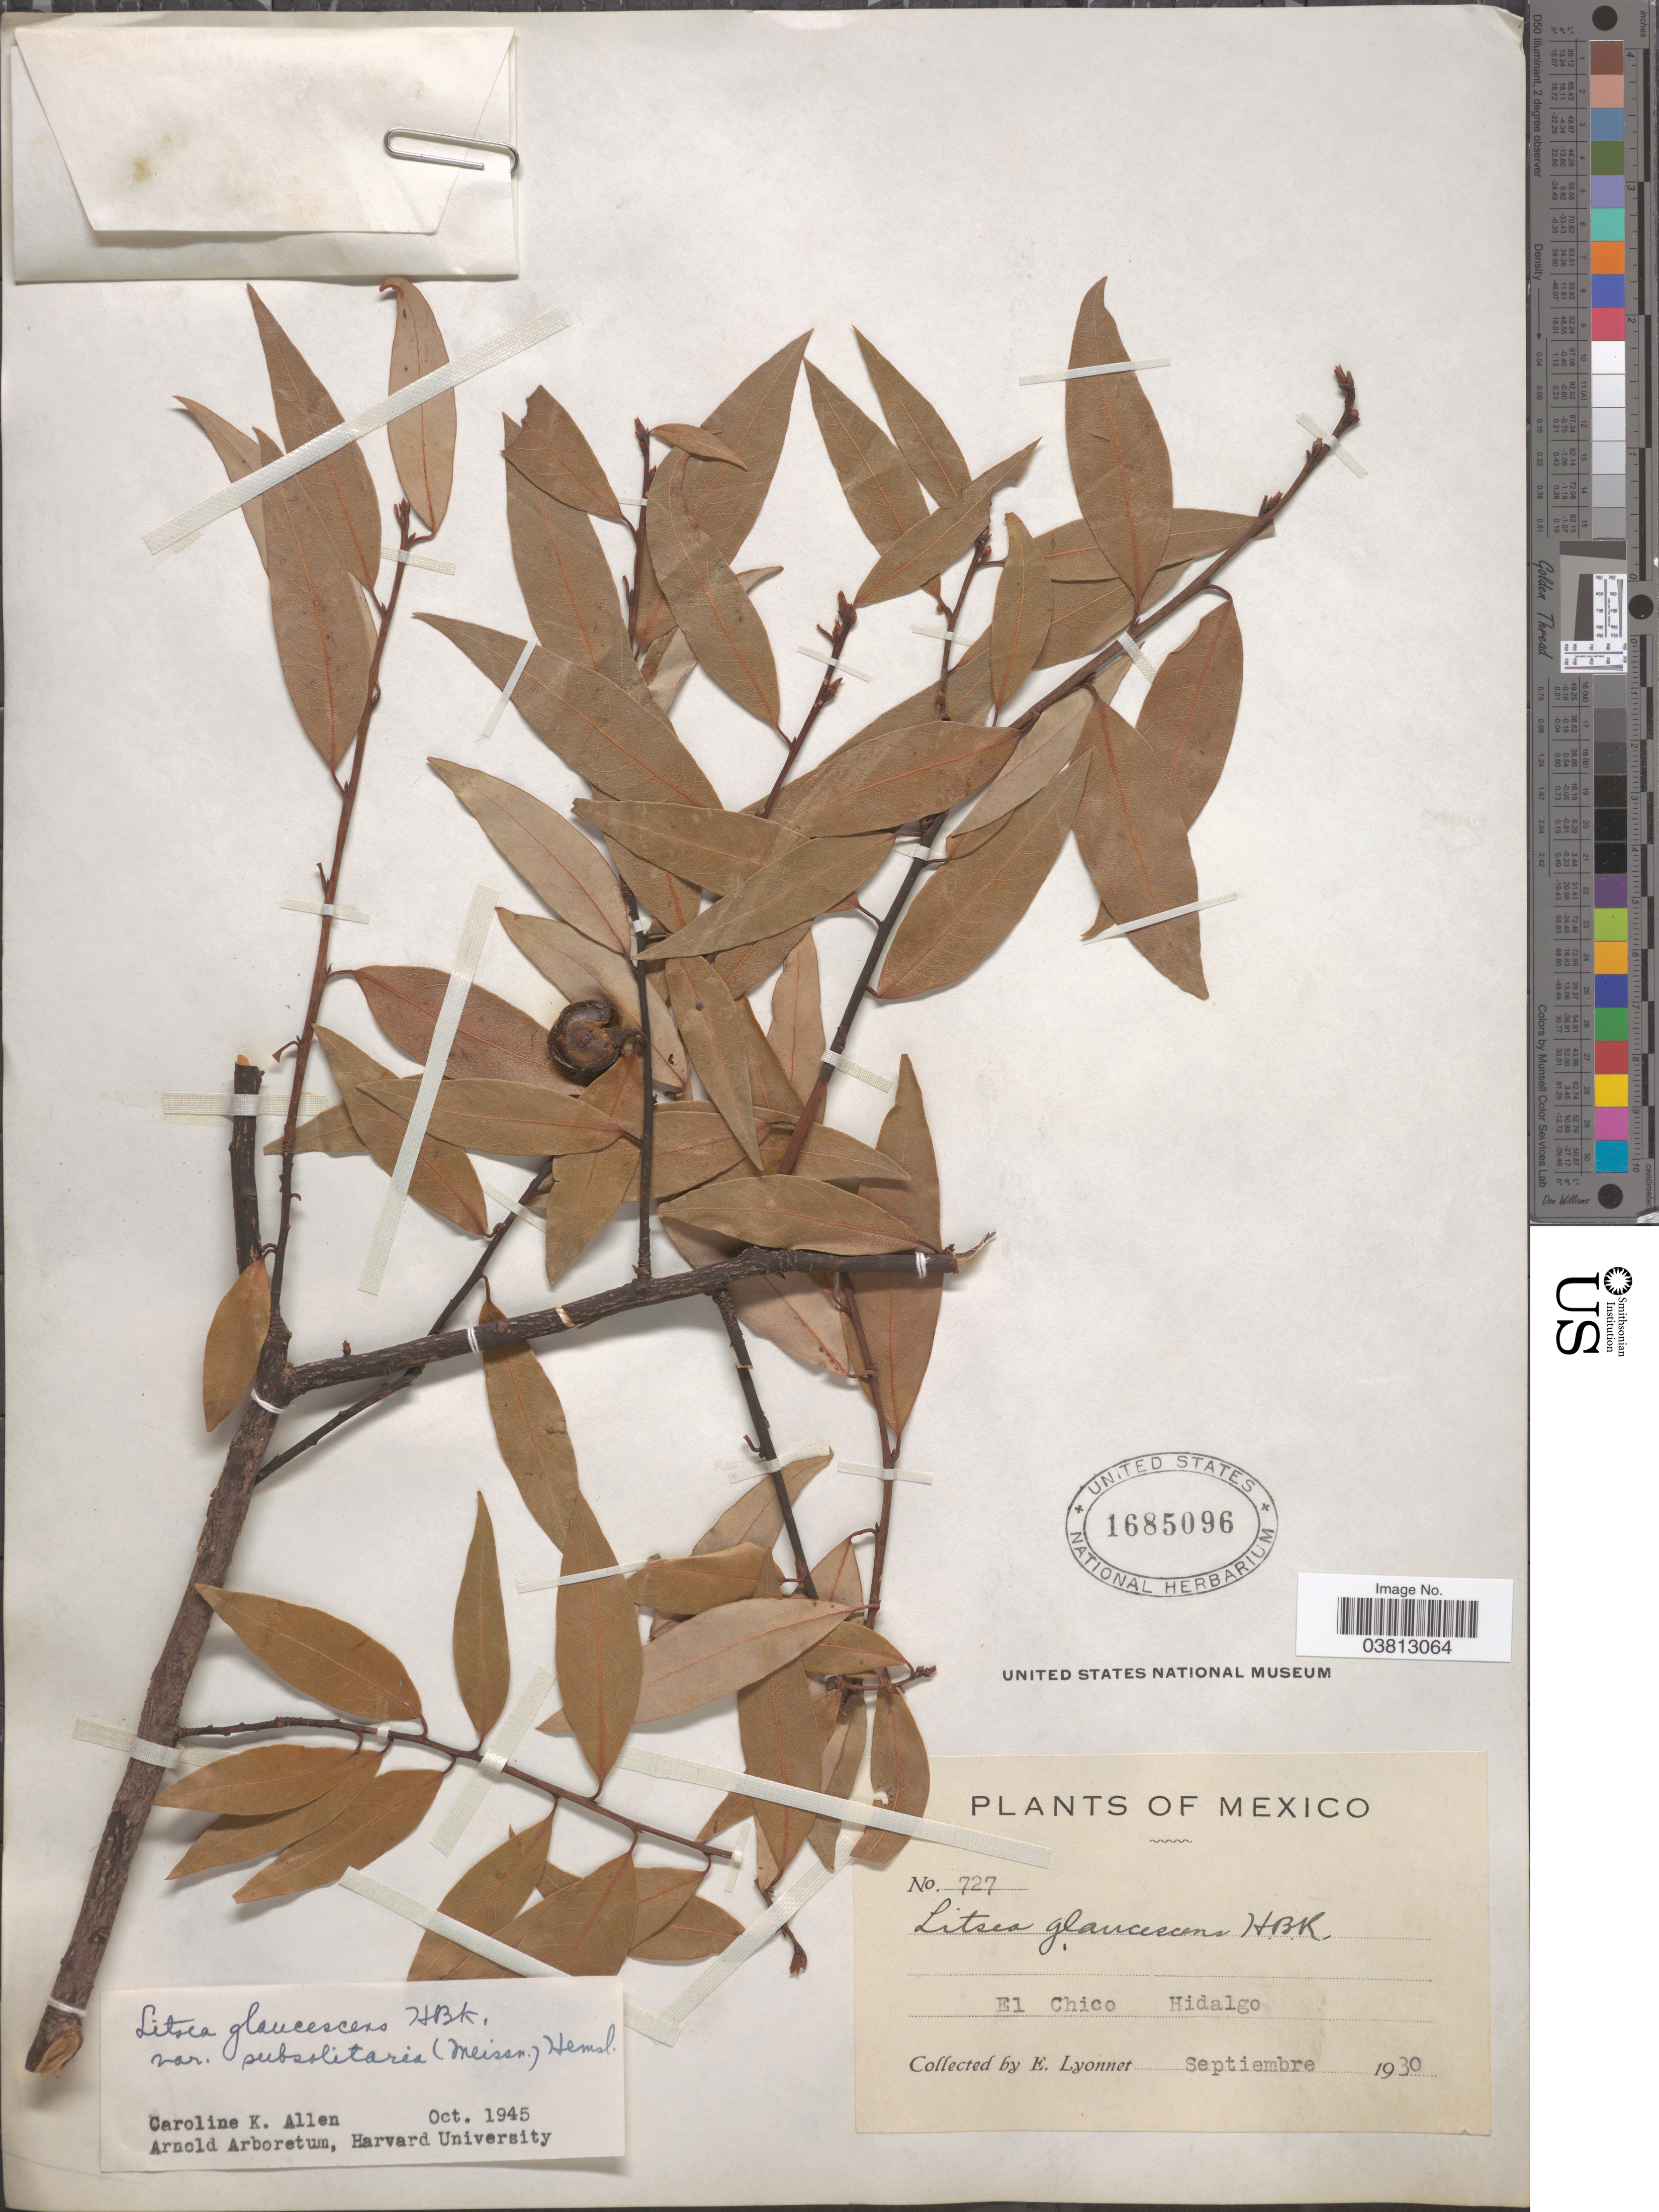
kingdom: Plantae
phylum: Tracheophyta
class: Magnoliopsida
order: Laurales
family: Lauraceae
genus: Litsea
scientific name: Litsea glaucescens var. subsolitaria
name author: Kunth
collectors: E. Lyonnet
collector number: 727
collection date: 1930-09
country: Mexico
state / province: Hidalgo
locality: El Chico.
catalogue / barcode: US 1685096